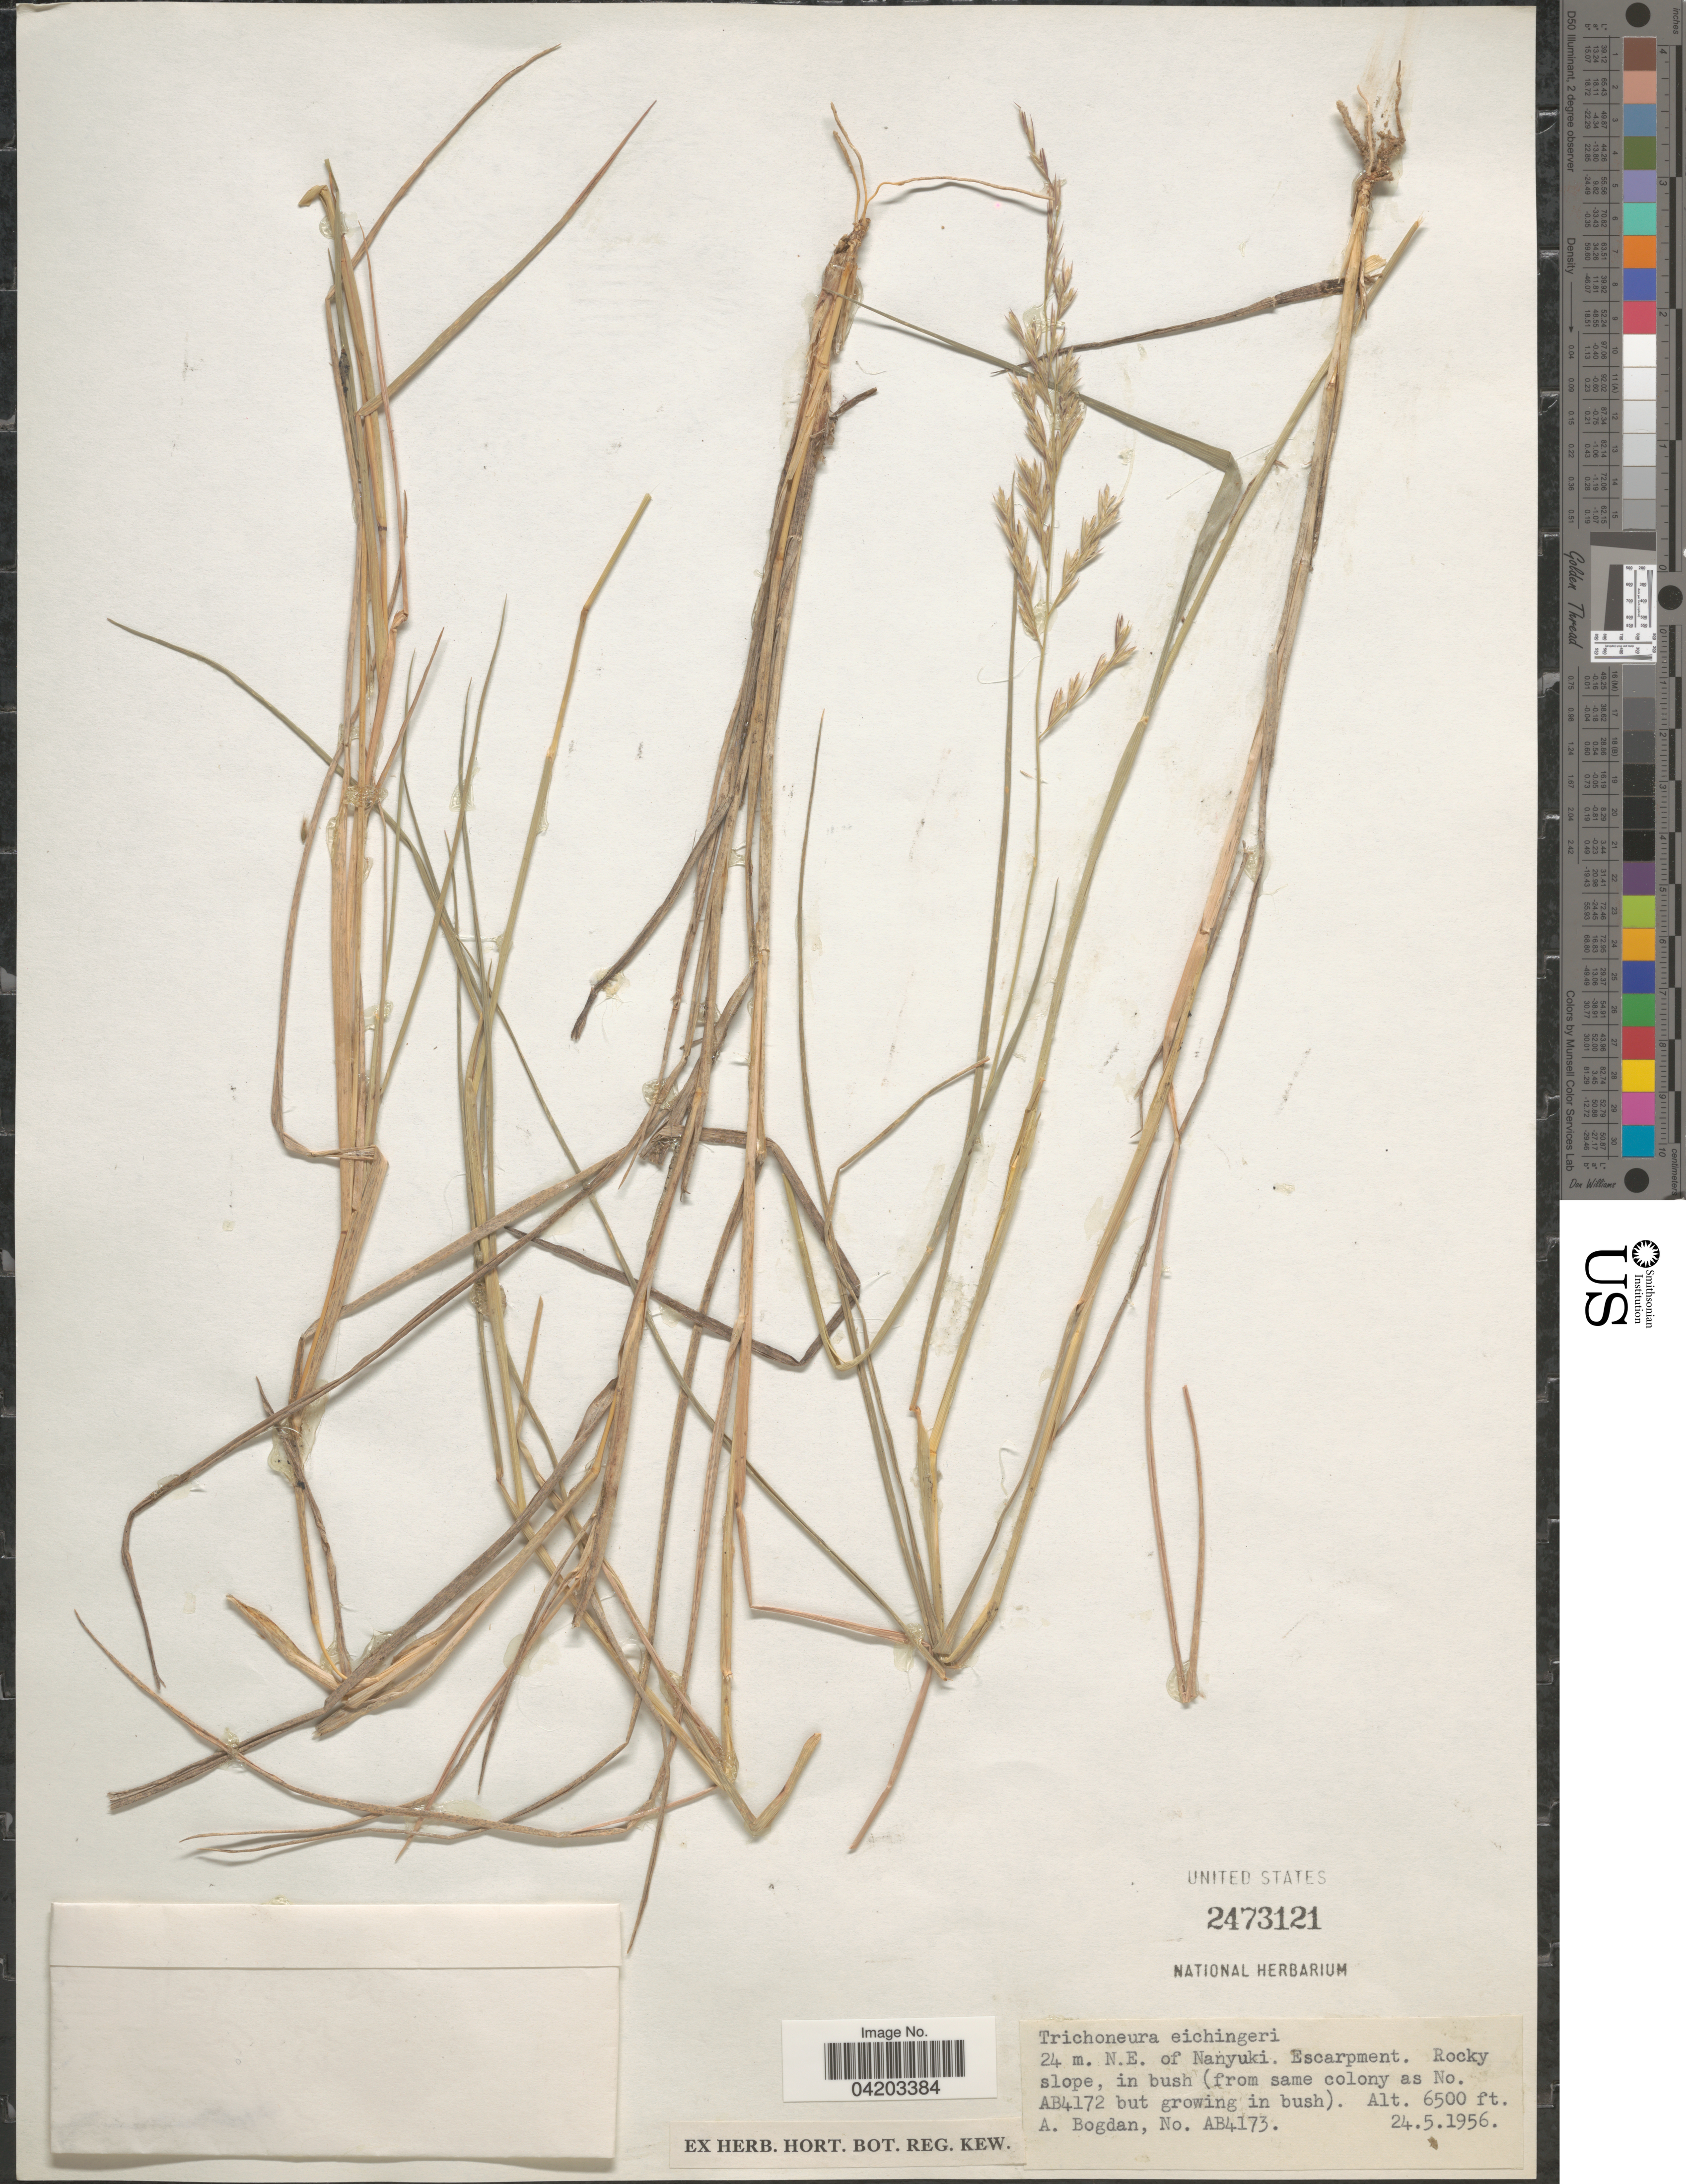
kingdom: Plantae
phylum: Tracheophyta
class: Liliopsida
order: Poales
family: Poaceae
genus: Trichoneura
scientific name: Trichoneura sp.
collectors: A. Bogdan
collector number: AB4173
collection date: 1956-05-24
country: Kenya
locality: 24 m. N.E. of Nanyuki.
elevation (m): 1981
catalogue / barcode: US 2473121